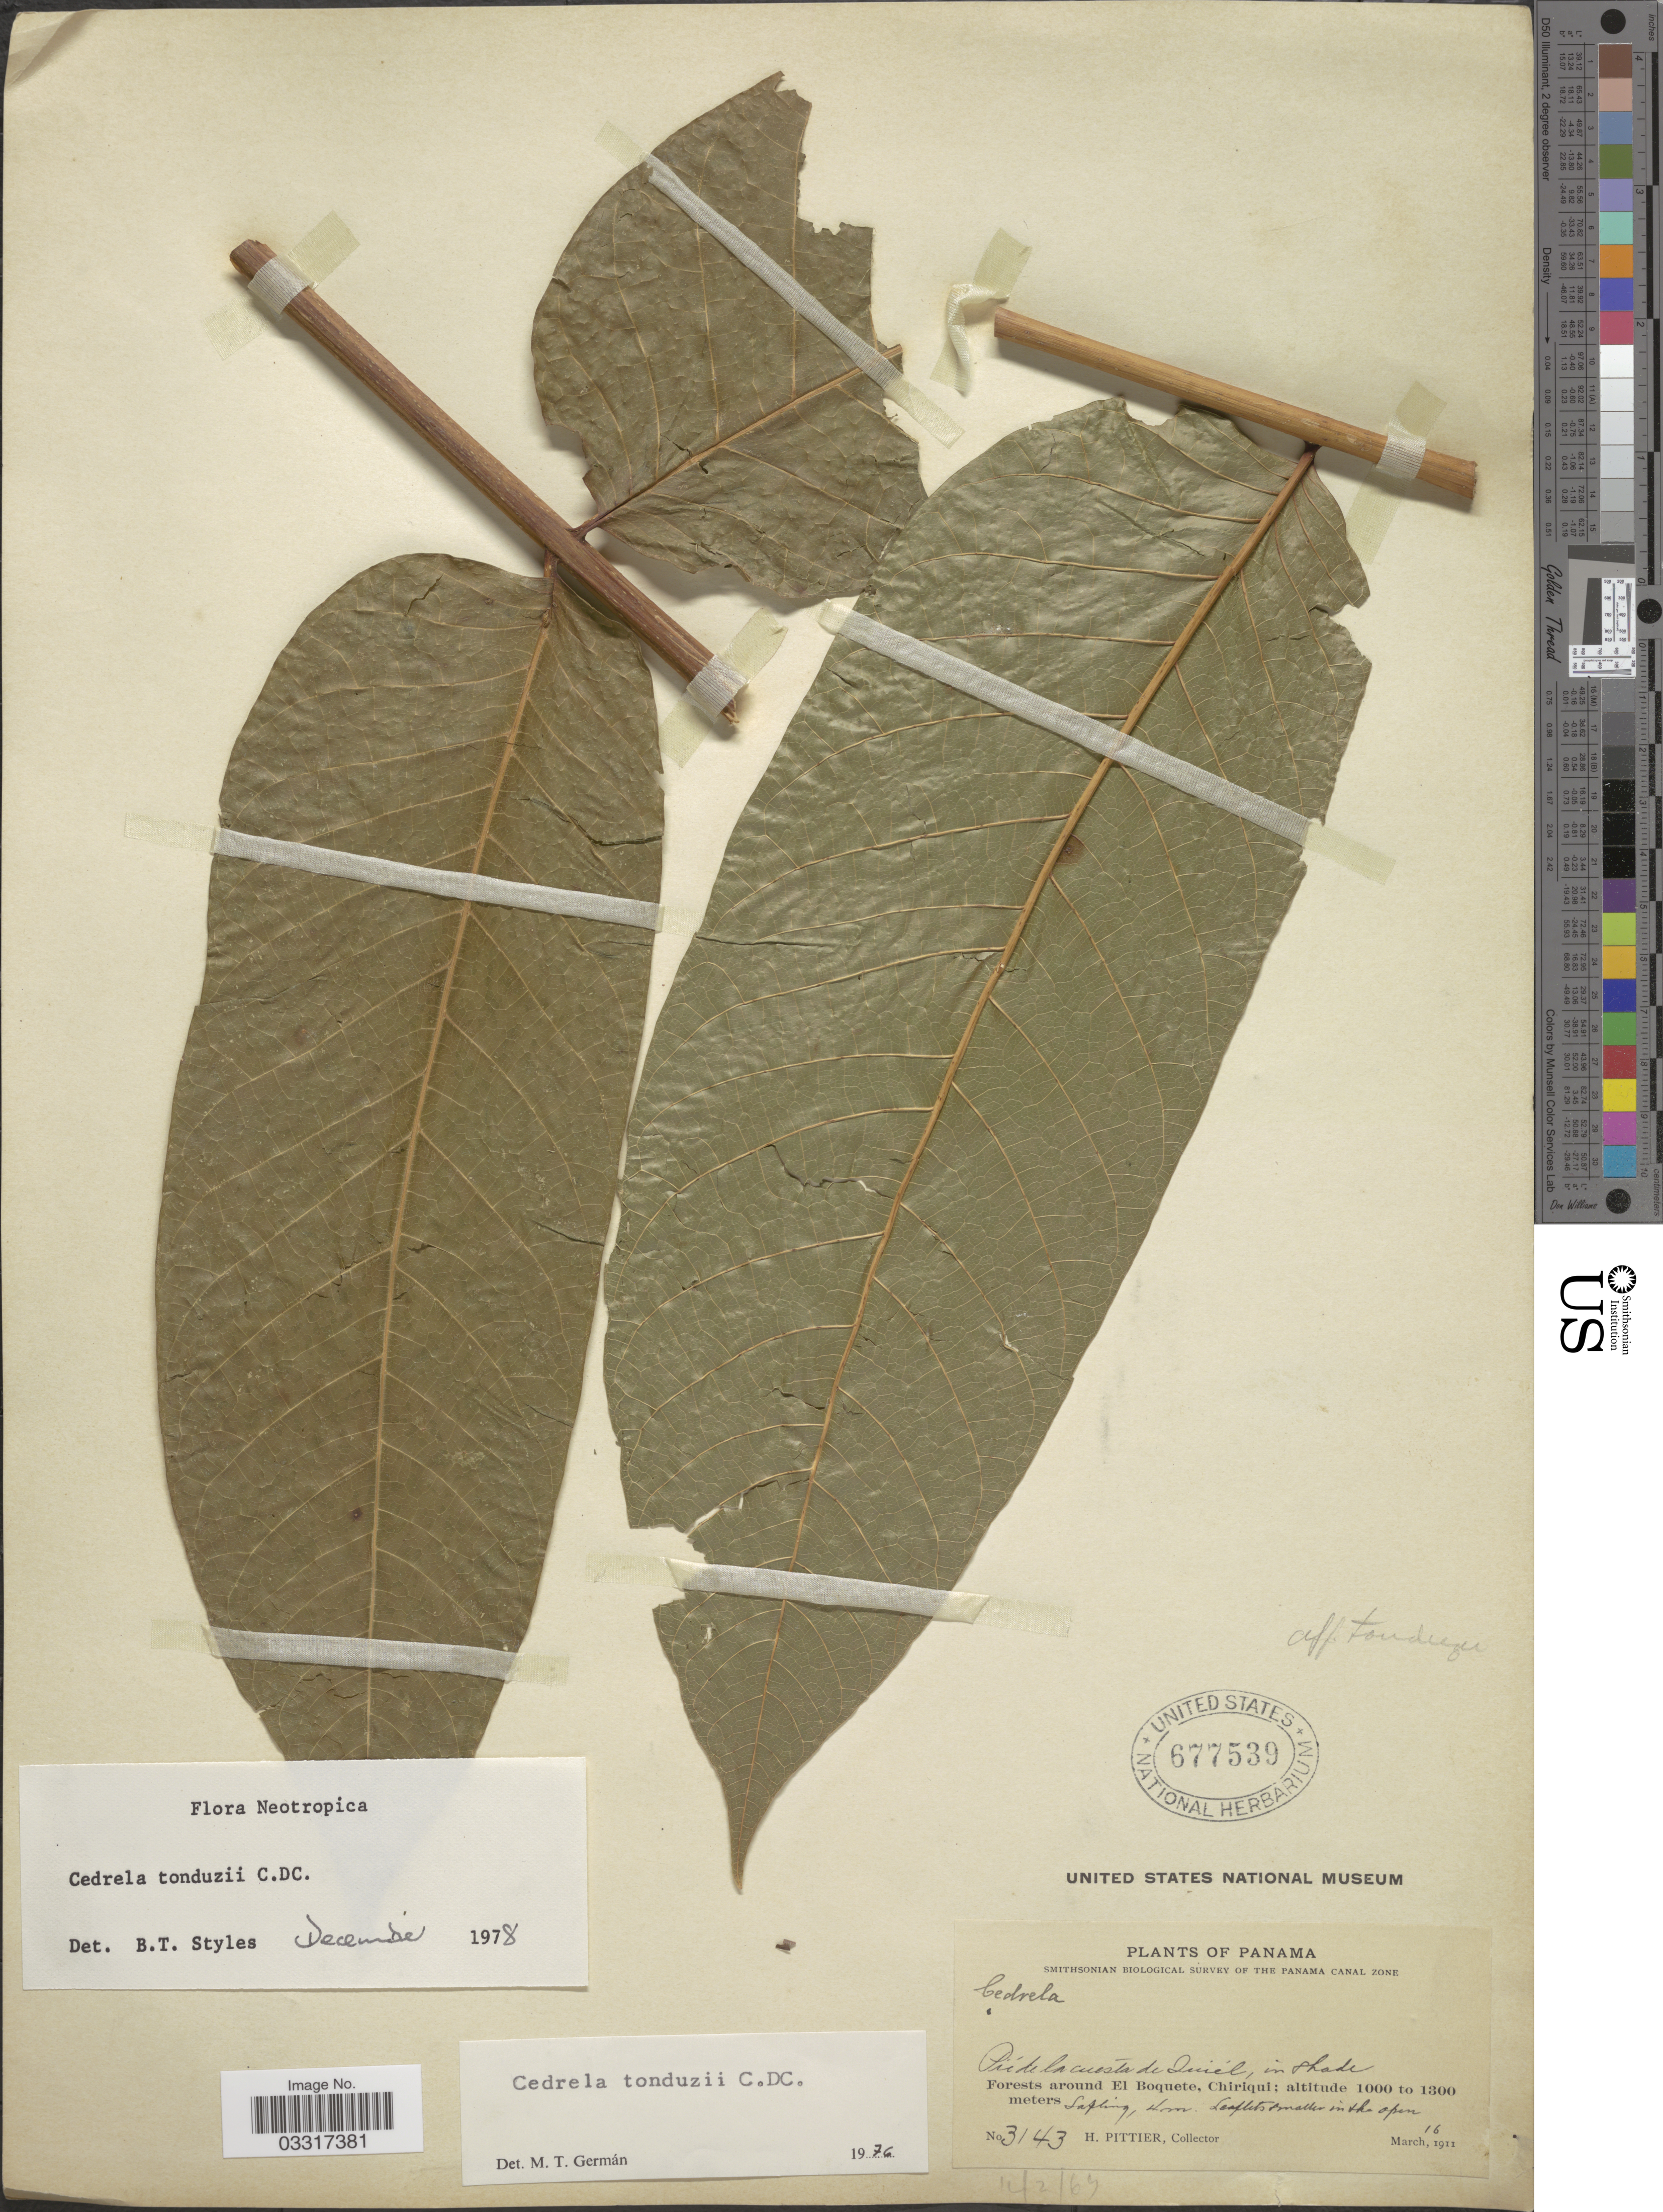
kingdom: Plantae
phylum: Tracheophyta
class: Magnoliopsida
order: Sapindales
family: Meliaceae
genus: Cedrela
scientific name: Cedrela tonduzii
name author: C. DC.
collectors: H. F. Pittier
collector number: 3143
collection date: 1911-03-16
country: Panama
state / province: Chiriqui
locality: The Panama Canal Zone. Pic de la cuesta de Quiél, in shade. Forests around El Boquete.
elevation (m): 1000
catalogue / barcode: US 677539